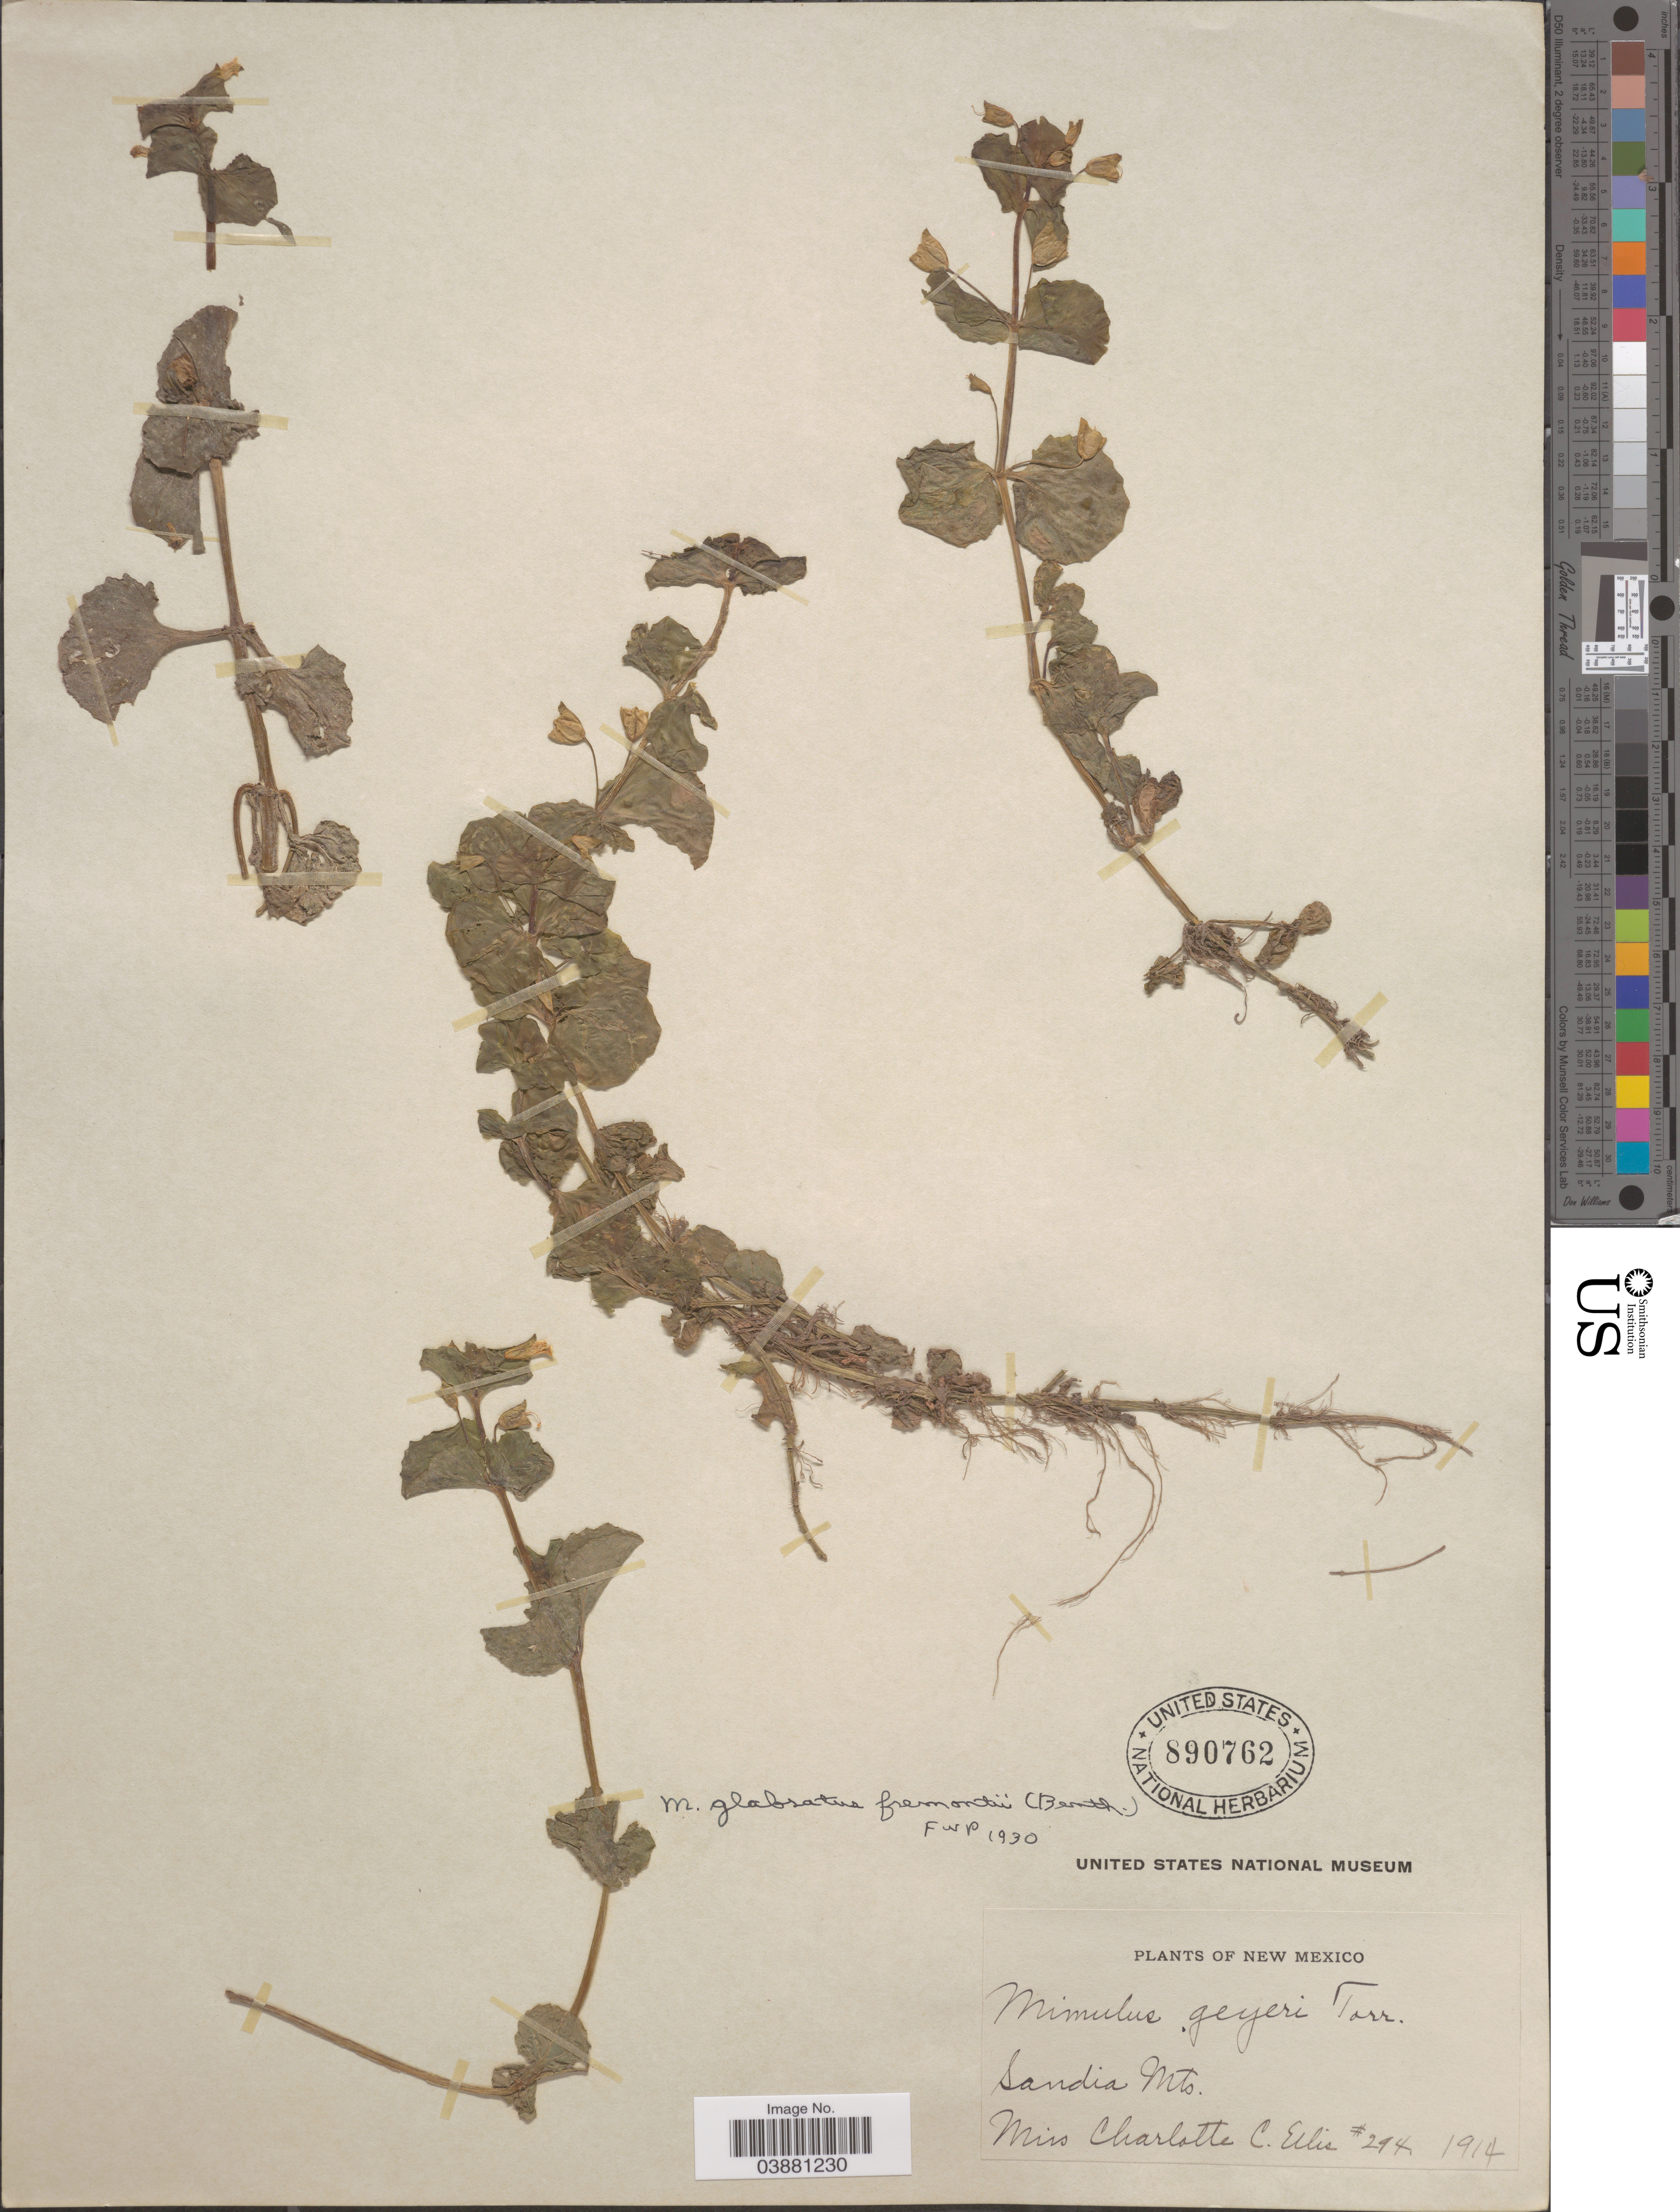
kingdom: Plantae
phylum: Tracheophyta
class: Magnoliopsida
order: Lamiales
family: Phrymaceae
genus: Mimulus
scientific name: Mimulus glabratus var. fremontii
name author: Kunth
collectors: C. C. Ellis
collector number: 294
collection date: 1914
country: United States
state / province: New Mexico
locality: Sandia Mts.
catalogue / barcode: US 890762